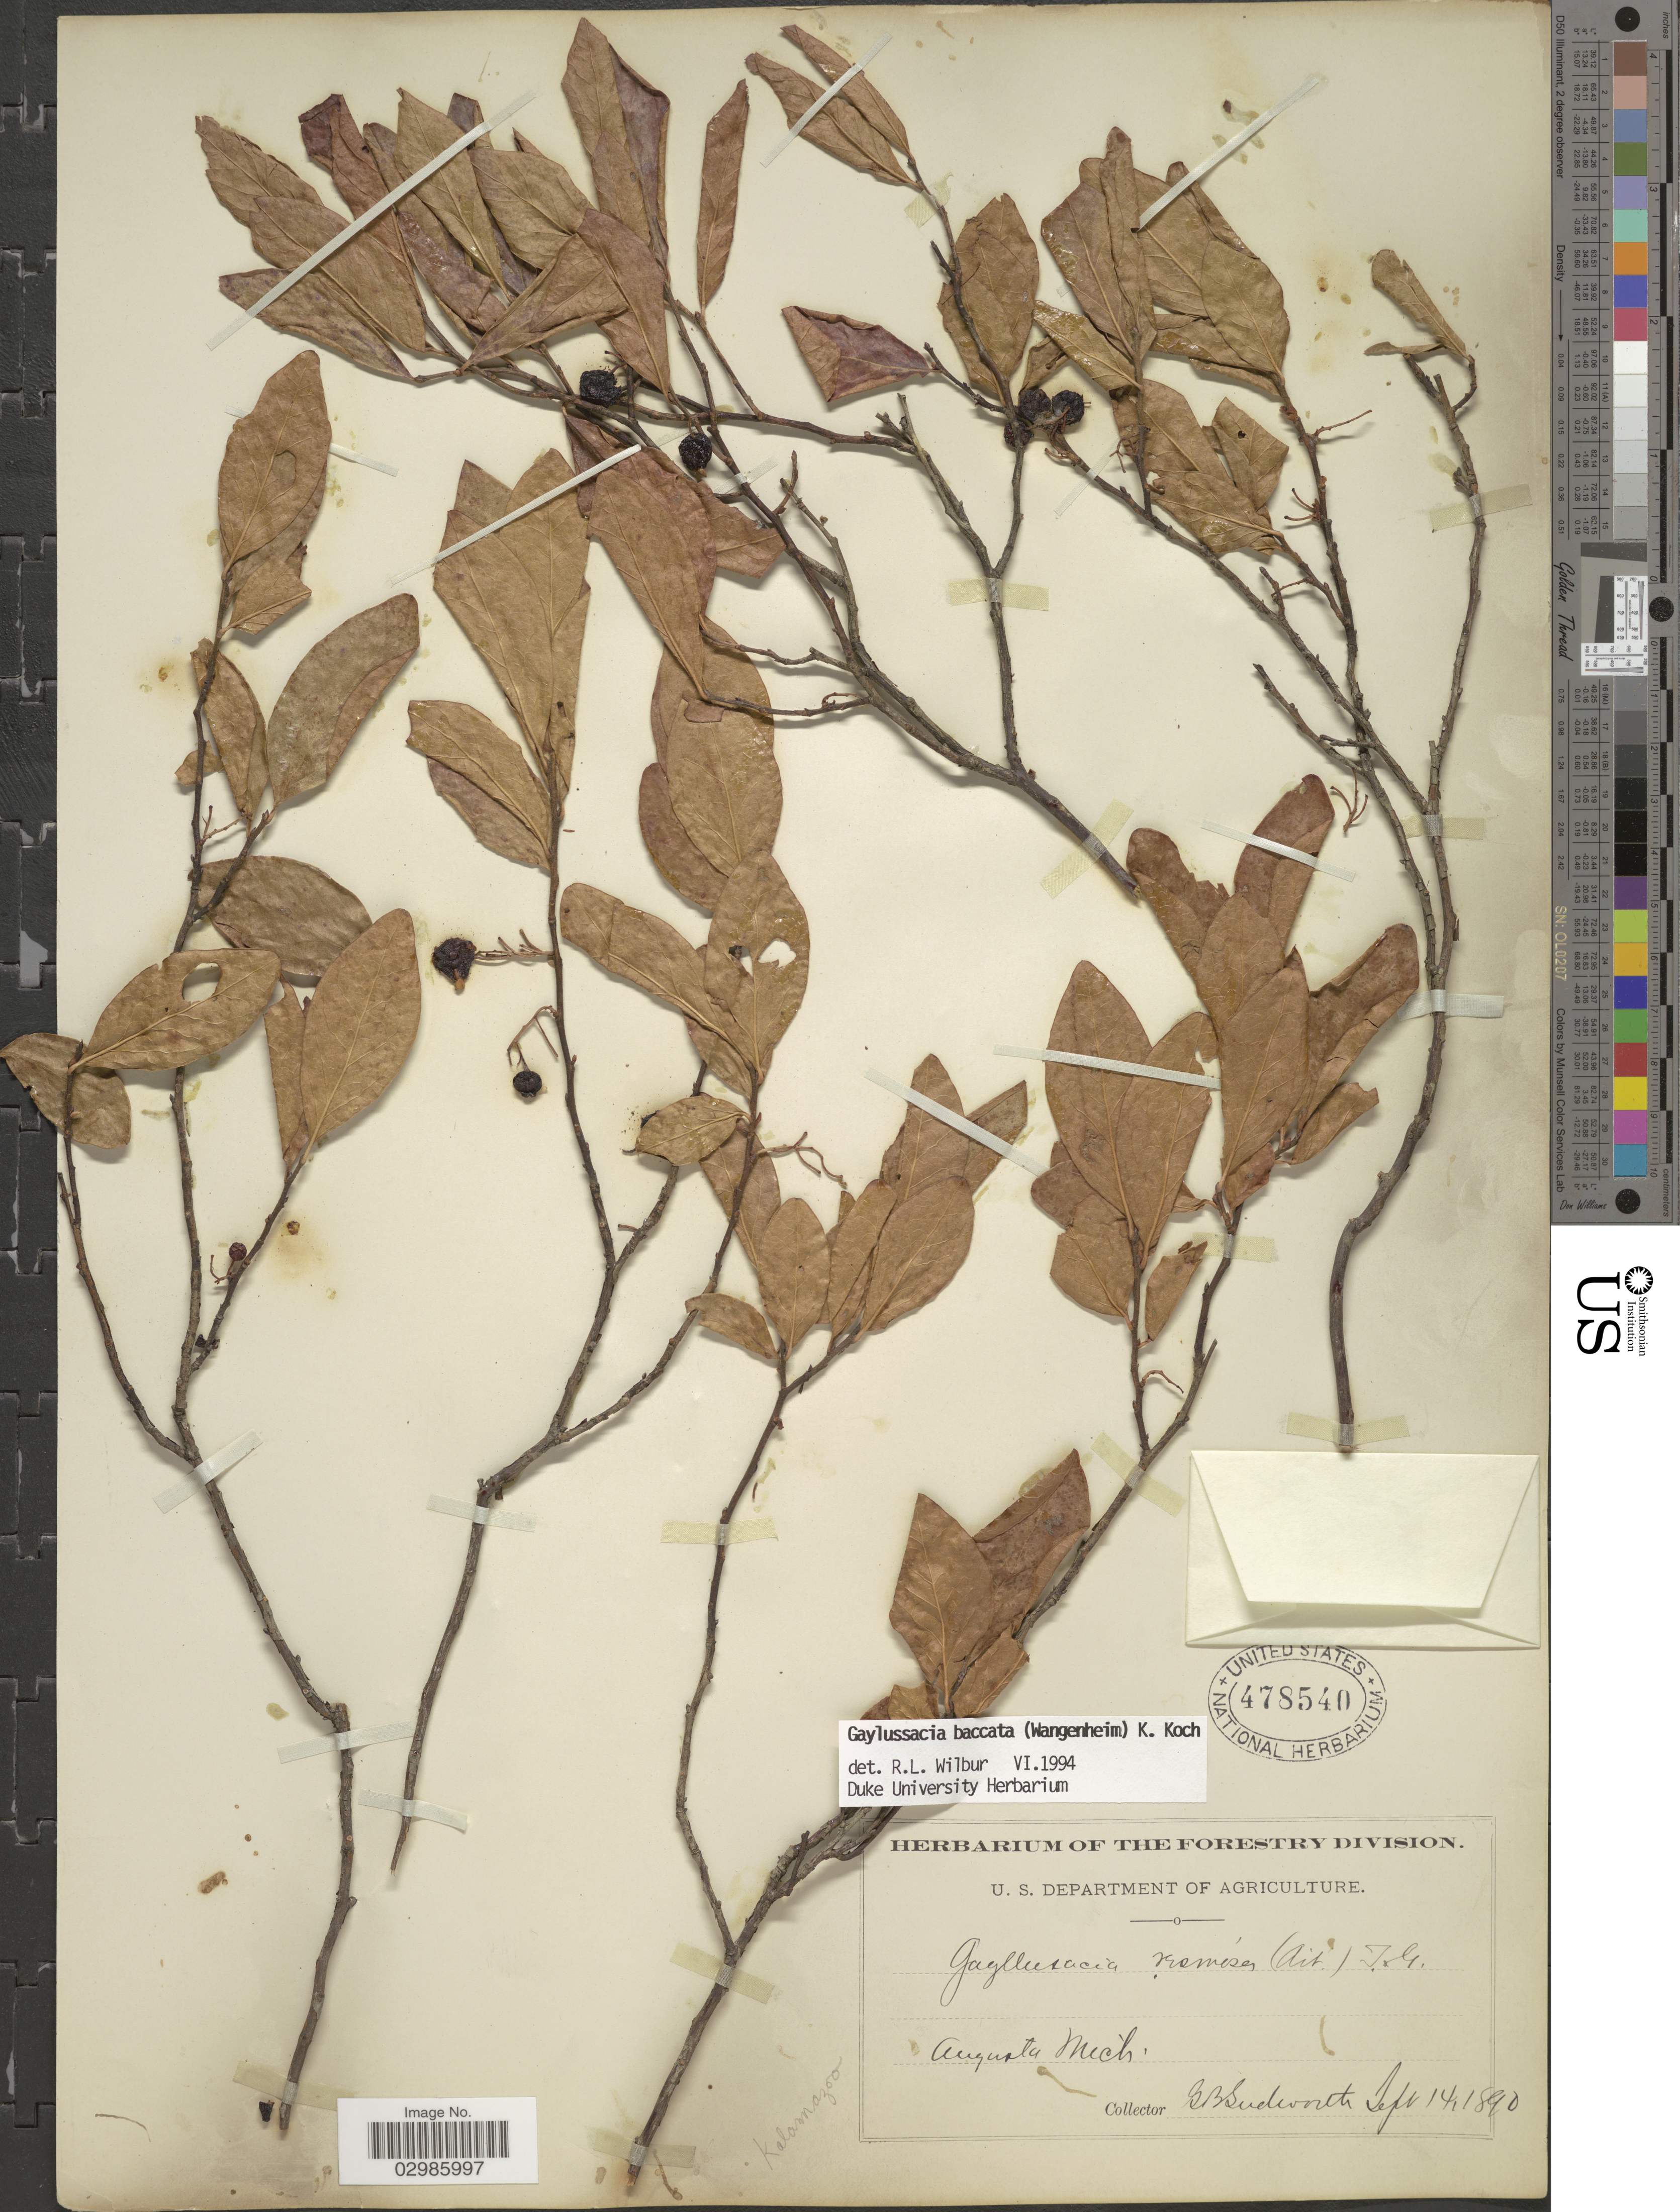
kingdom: Plantae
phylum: Tracheophyta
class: Magnoliopsida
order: Ericales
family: Ericaceae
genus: Gaylussacia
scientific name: Gaylussacia baccata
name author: (Wangenh.) K. Koch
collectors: G. B. Sudworth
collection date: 1890-09-14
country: United States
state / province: Michigan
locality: Augusta. Kalamazoo.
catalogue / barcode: US 478540